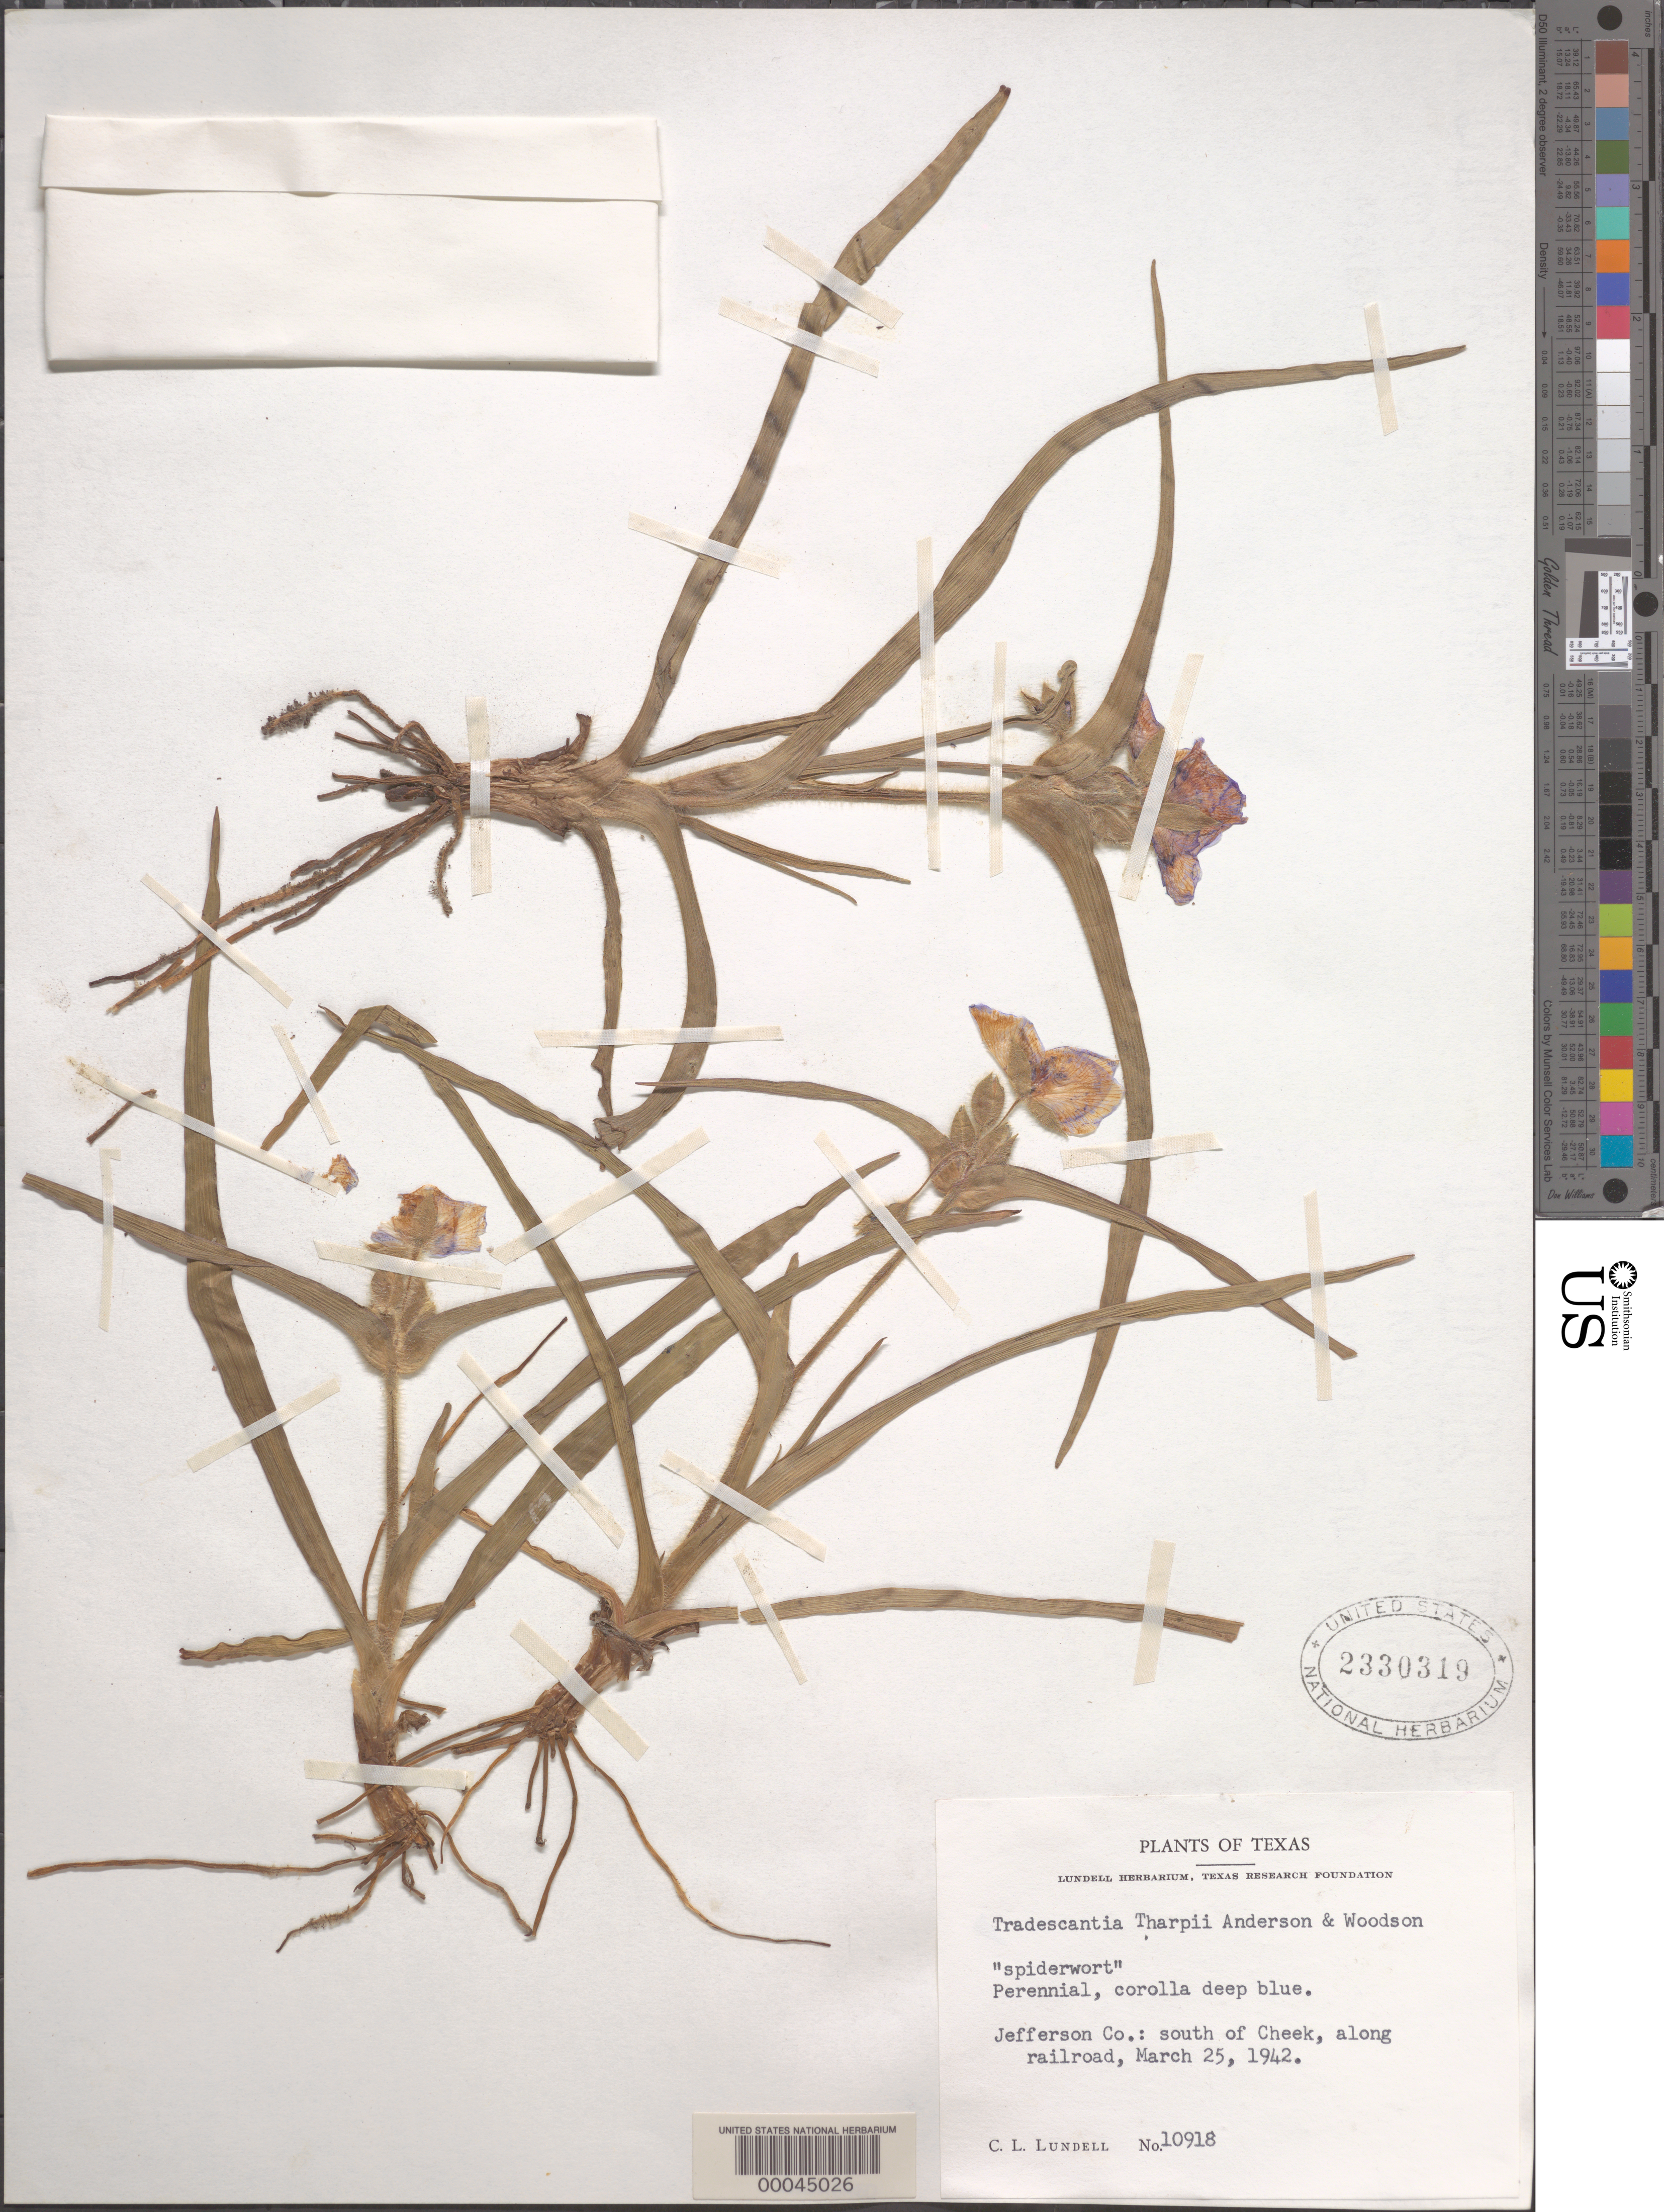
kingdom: Plantae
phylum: Tracheophyta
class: Liliopsida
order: Commelinales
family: Commelinaceae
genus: Tradescantia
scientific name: Tradescantia tharpii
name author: E.S. Anderson & Woodson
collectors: C. L. Lundell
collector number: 10918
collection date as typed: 25 Mar 1942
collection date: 1942-03-25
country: United States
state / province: Texas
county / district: Jefferson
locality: S of cheek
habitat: Railroad embankment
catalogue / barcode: US 2330319